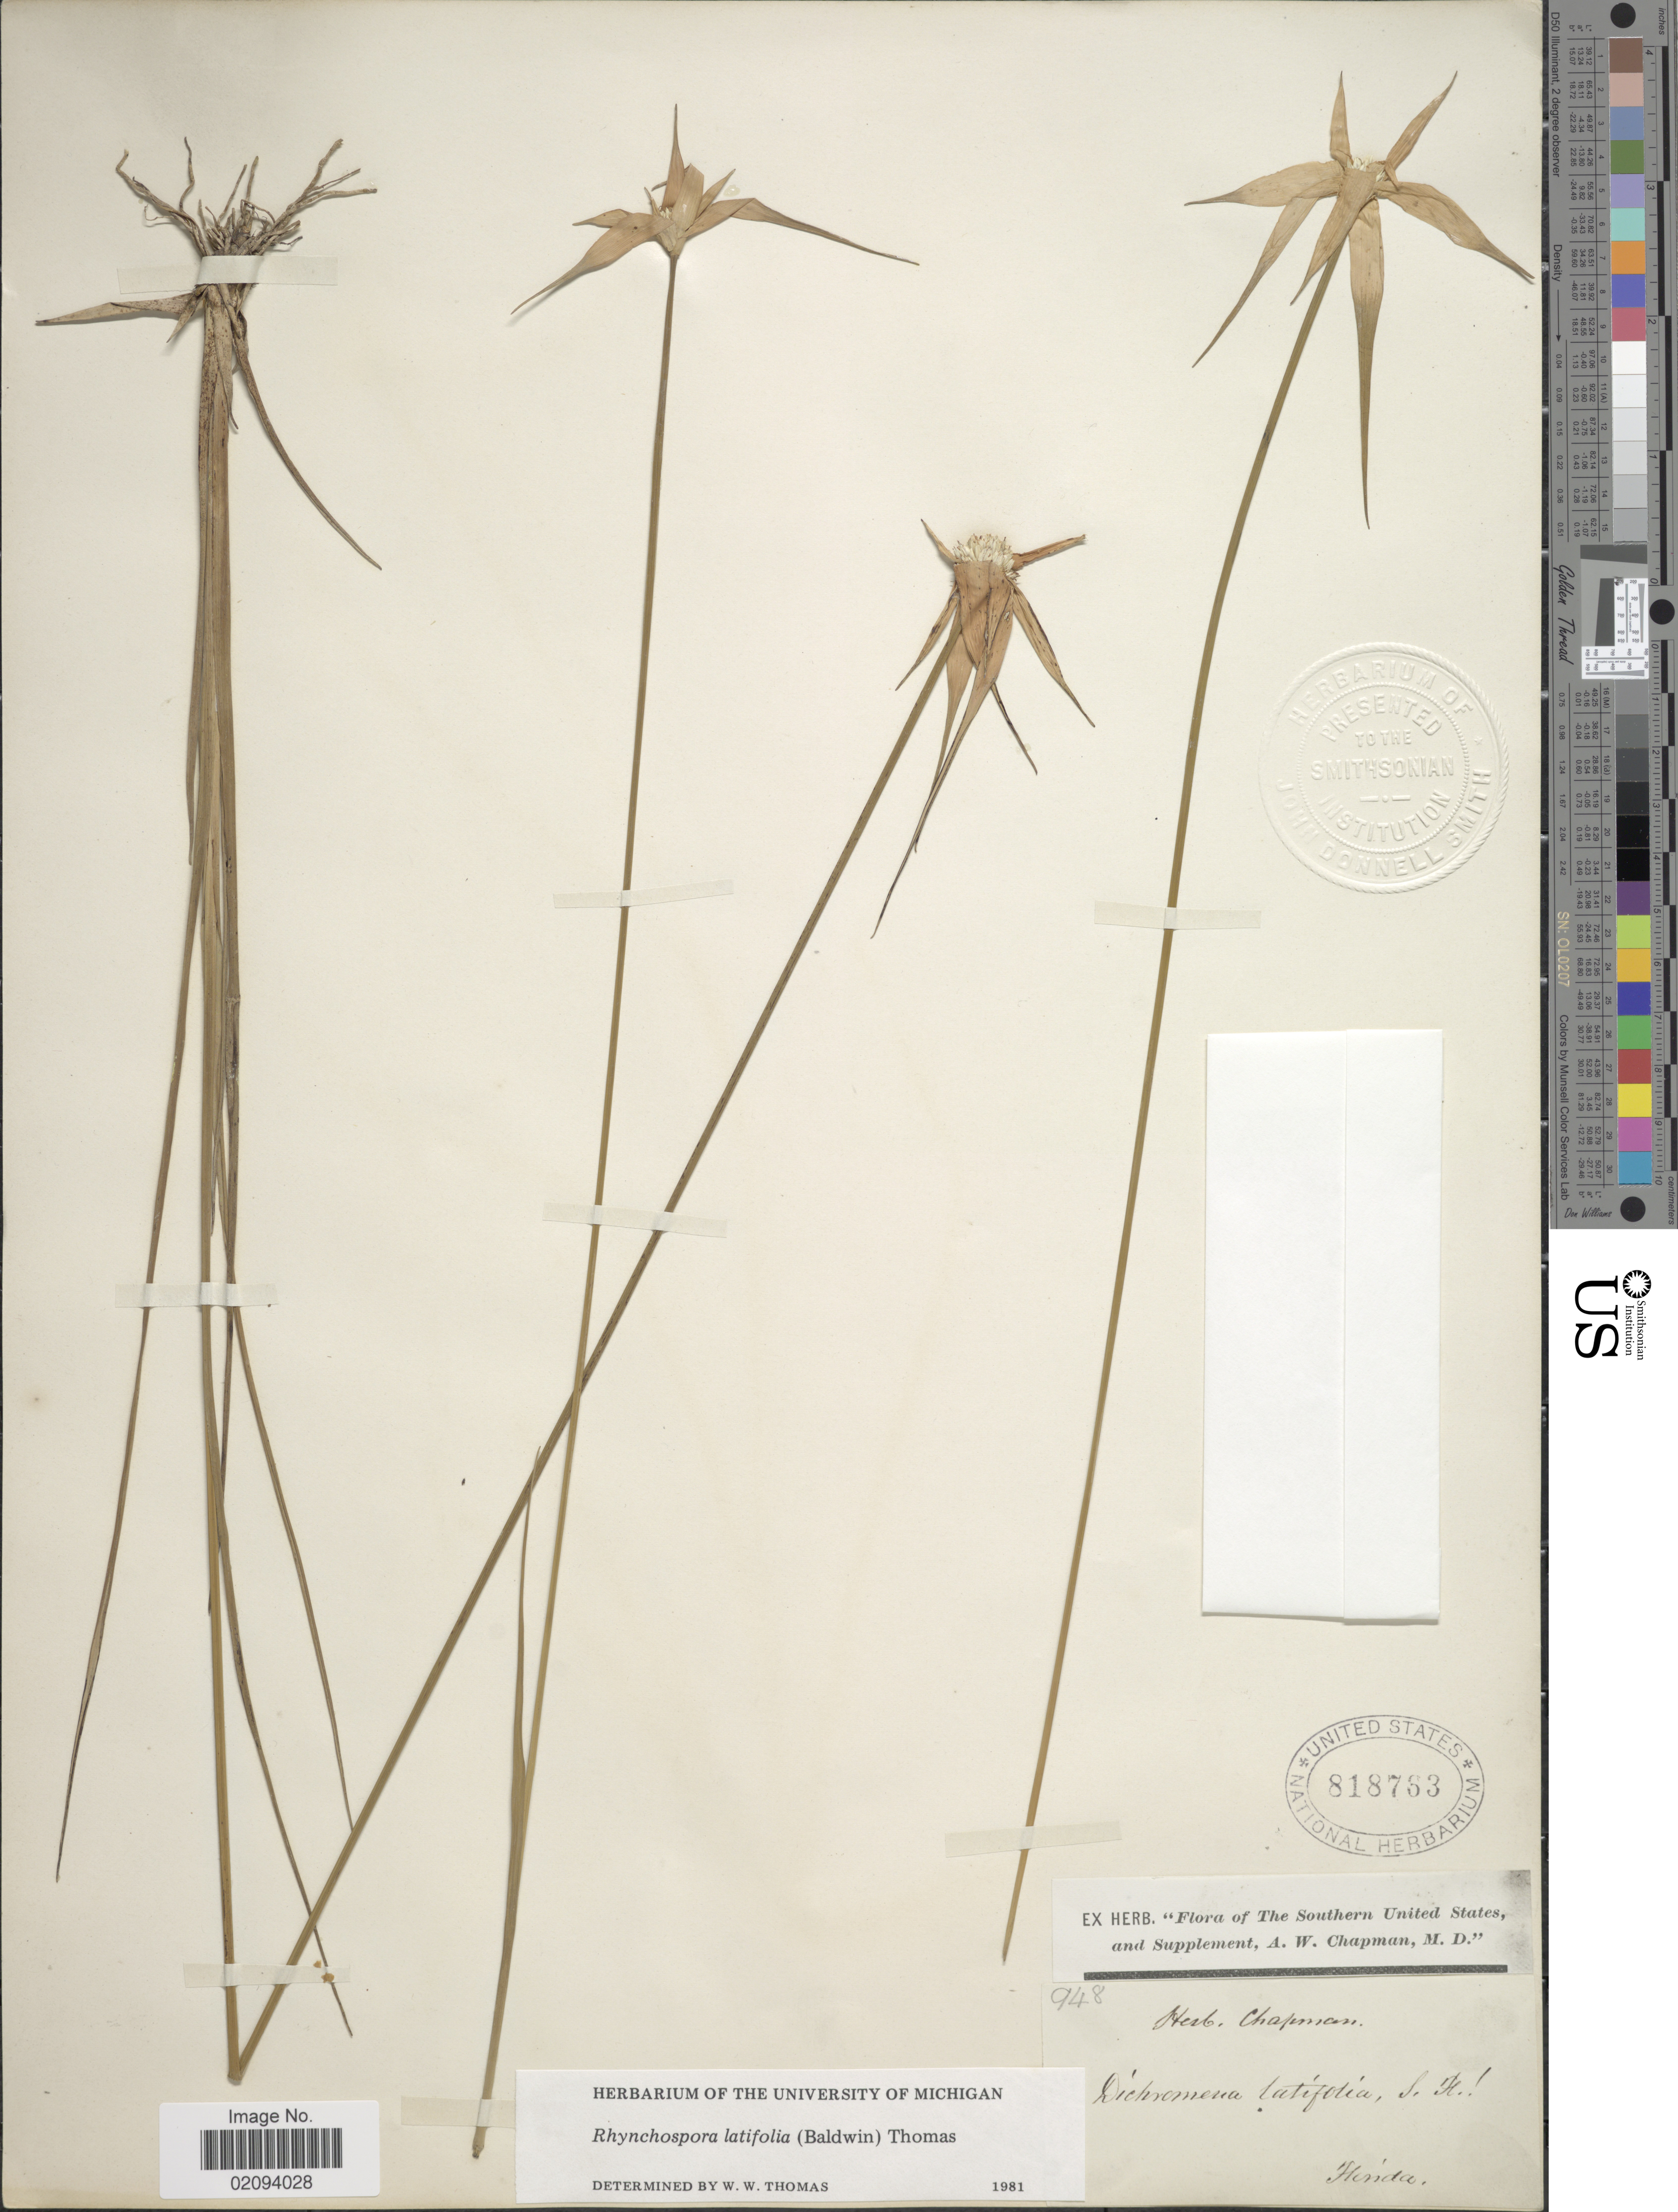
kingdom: Plantae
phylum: Tracheophyta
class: Liliopsida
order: Poales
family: Cyperaceae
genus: Rhynchospora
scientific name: Rhynchospora latifolia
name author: (Baldwin ex Elliott) W.W. Thomas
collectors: A. W. Chapman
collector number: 948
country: United States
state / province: Florida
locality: Southern United States, and Supplement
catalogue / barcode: US 818763